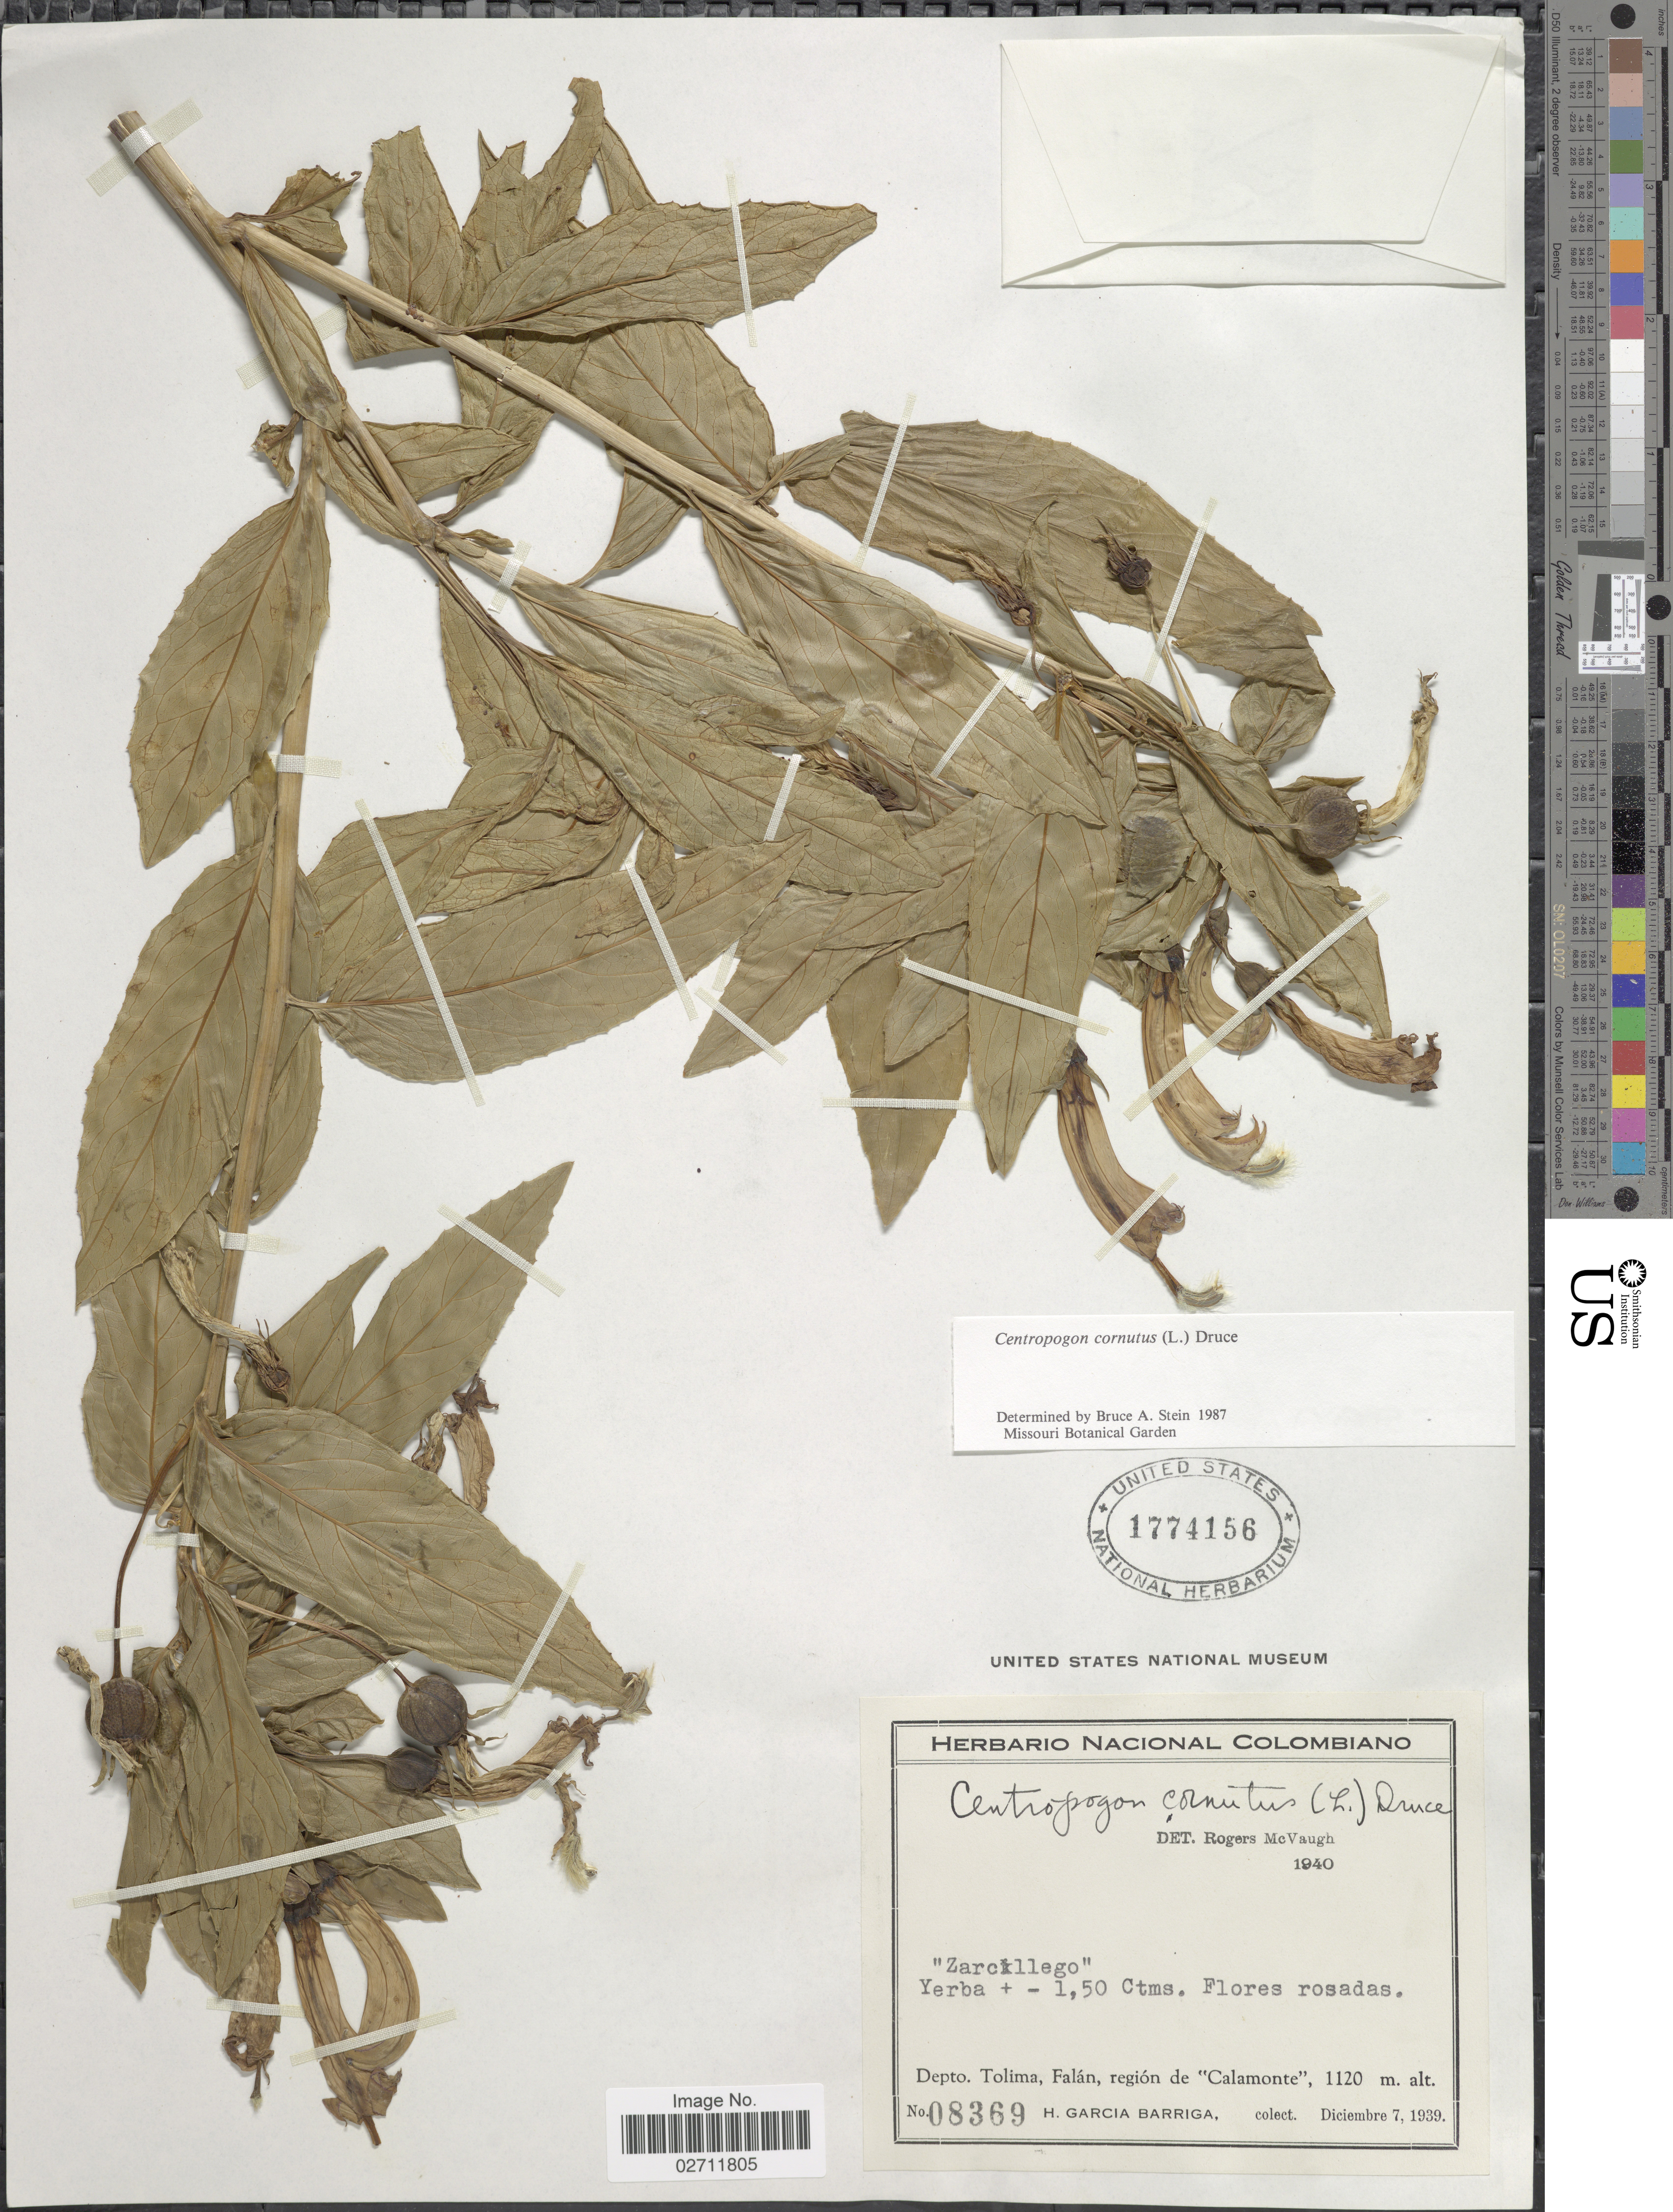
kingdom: Plantae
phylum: Tracheophyta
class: Magnoliopsida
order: Asterales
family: Campanulaceae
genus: Centropogon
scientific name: Centropogon cornutus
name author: (L.) Druce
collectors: H. García Barriga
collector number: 08369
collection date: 1939-12-07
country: Colombia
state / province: Tolima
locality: Falan, region de "Calamonte"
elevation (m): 1120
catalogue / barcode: US 1774156